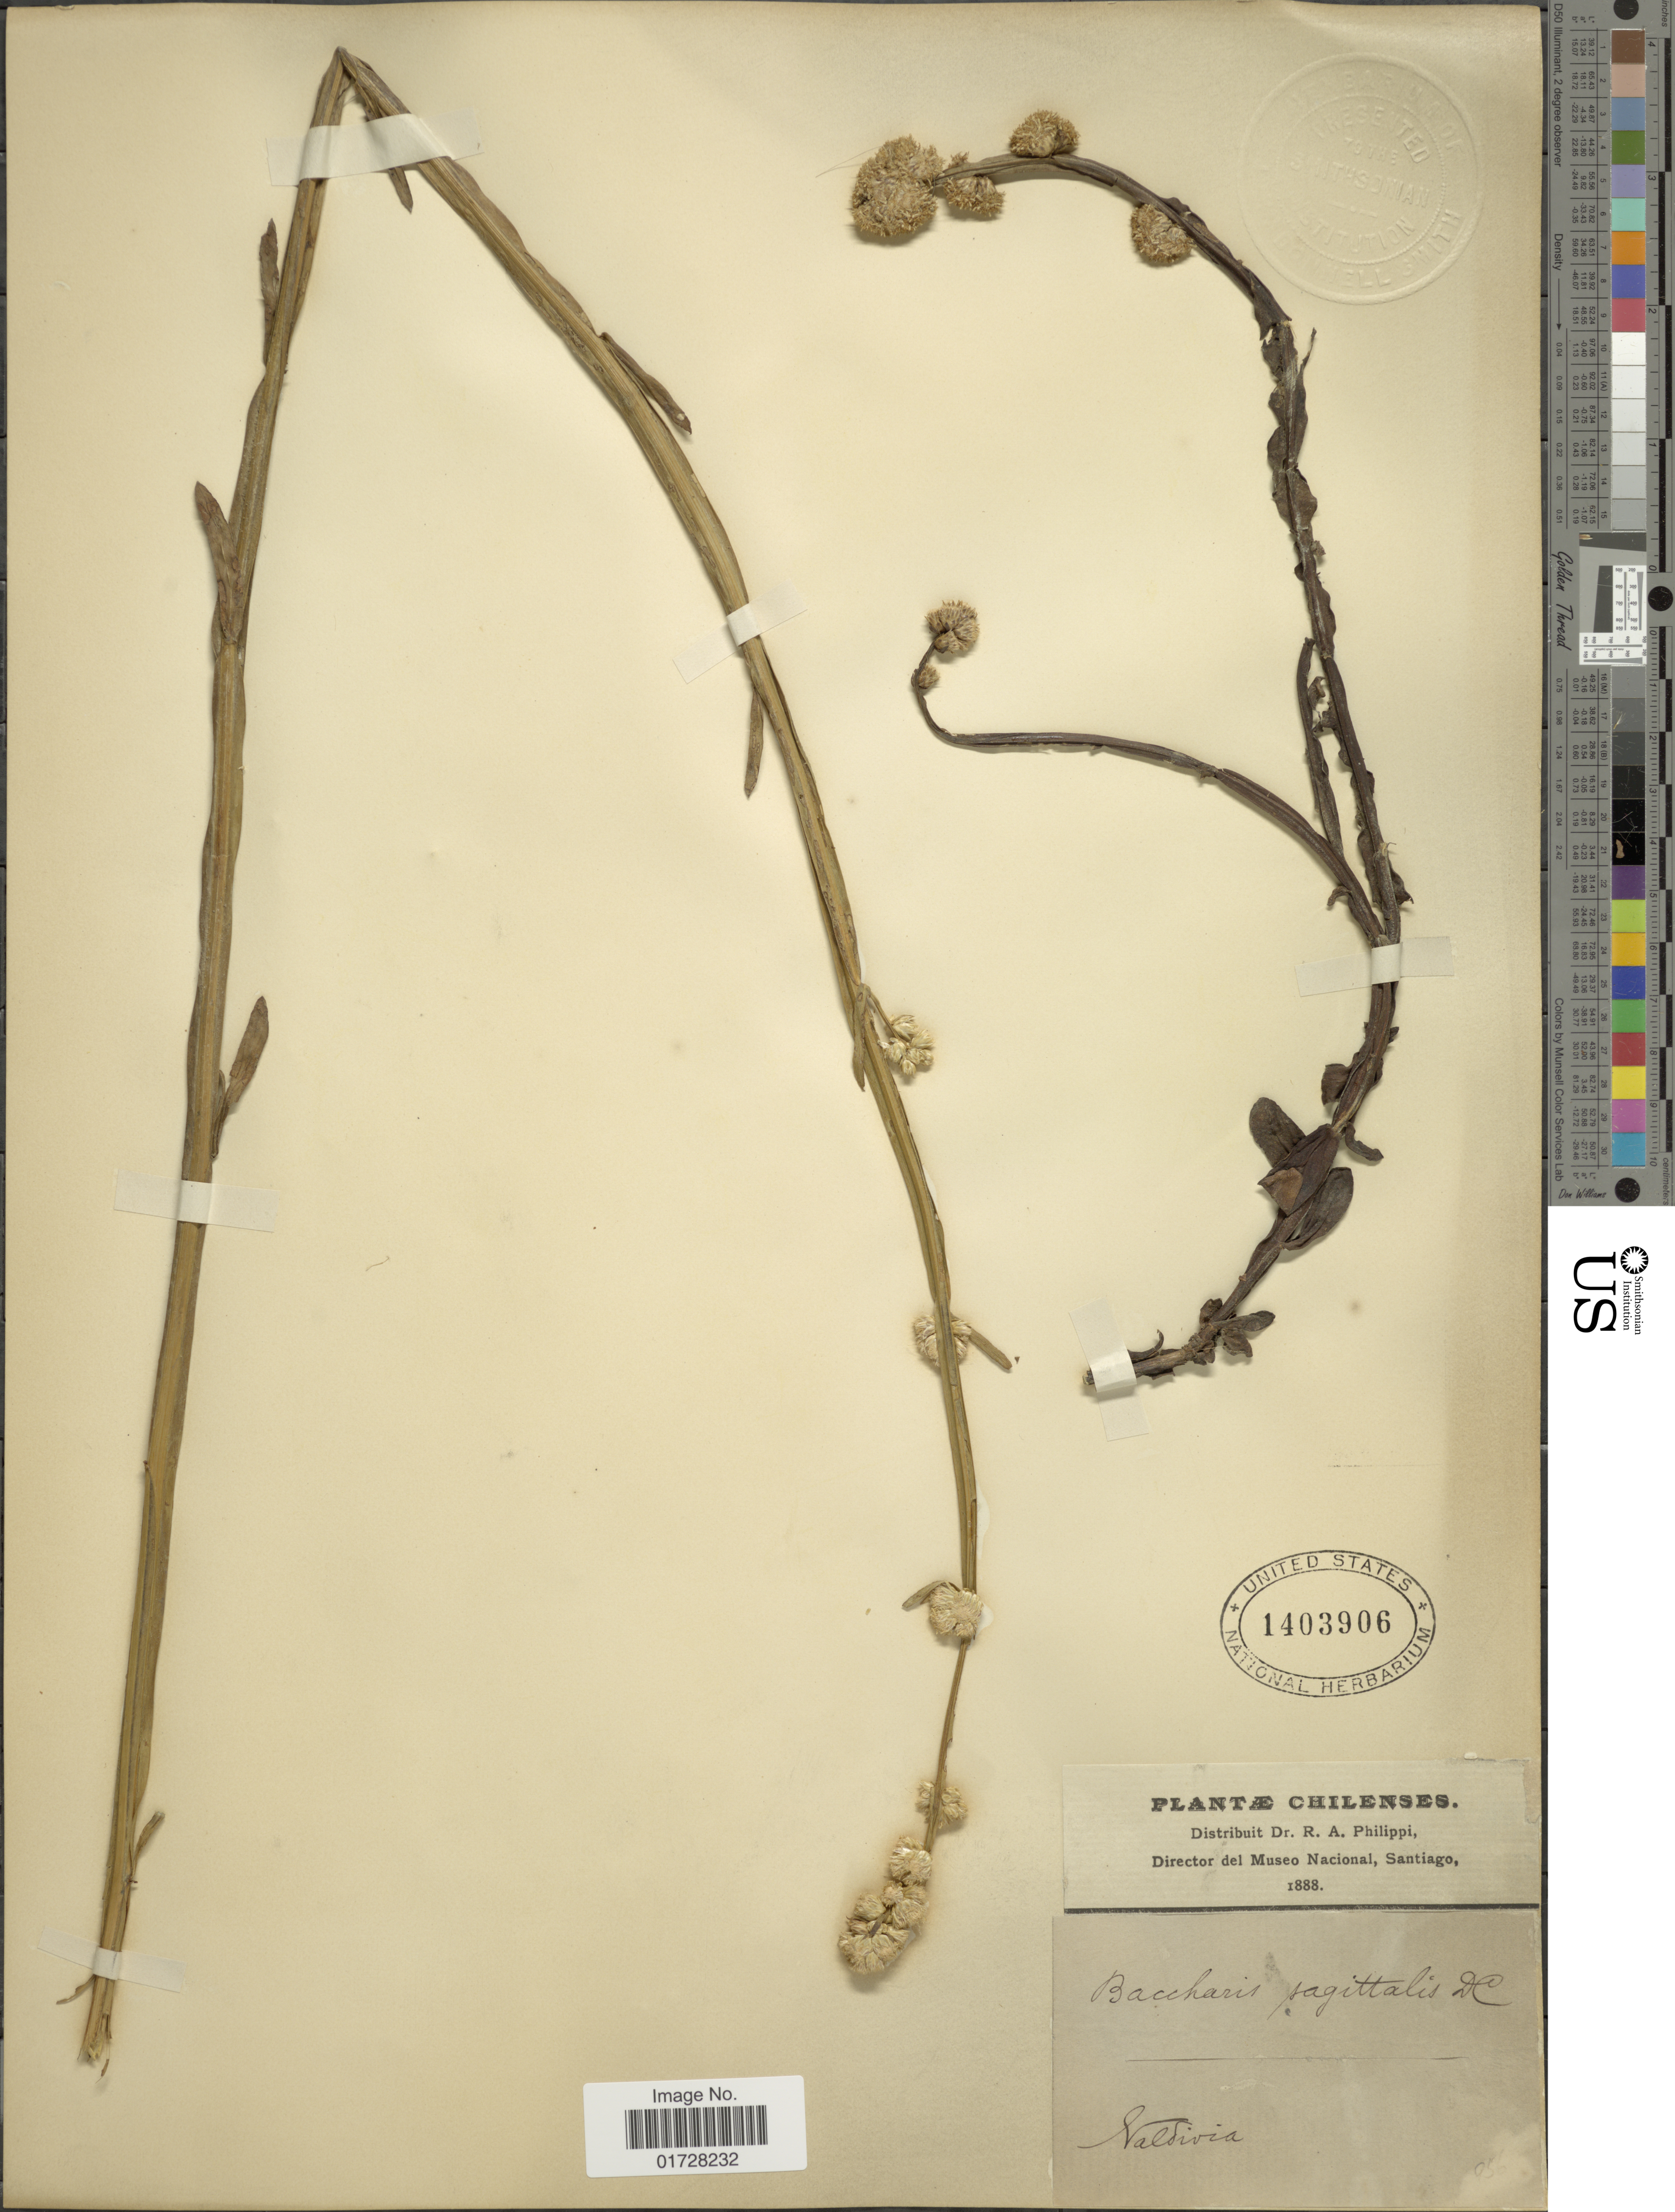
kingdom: Plantae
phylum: Tracheophyta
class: Magnoliopsida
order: Asterales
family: Asteraceae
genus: Baccharis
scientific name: Baccharis sagittalis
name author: (Less.) DC.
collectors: R. A. Philippi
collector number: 056?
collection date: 1888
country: Chile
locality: Valdivia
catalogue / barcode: US 1403906